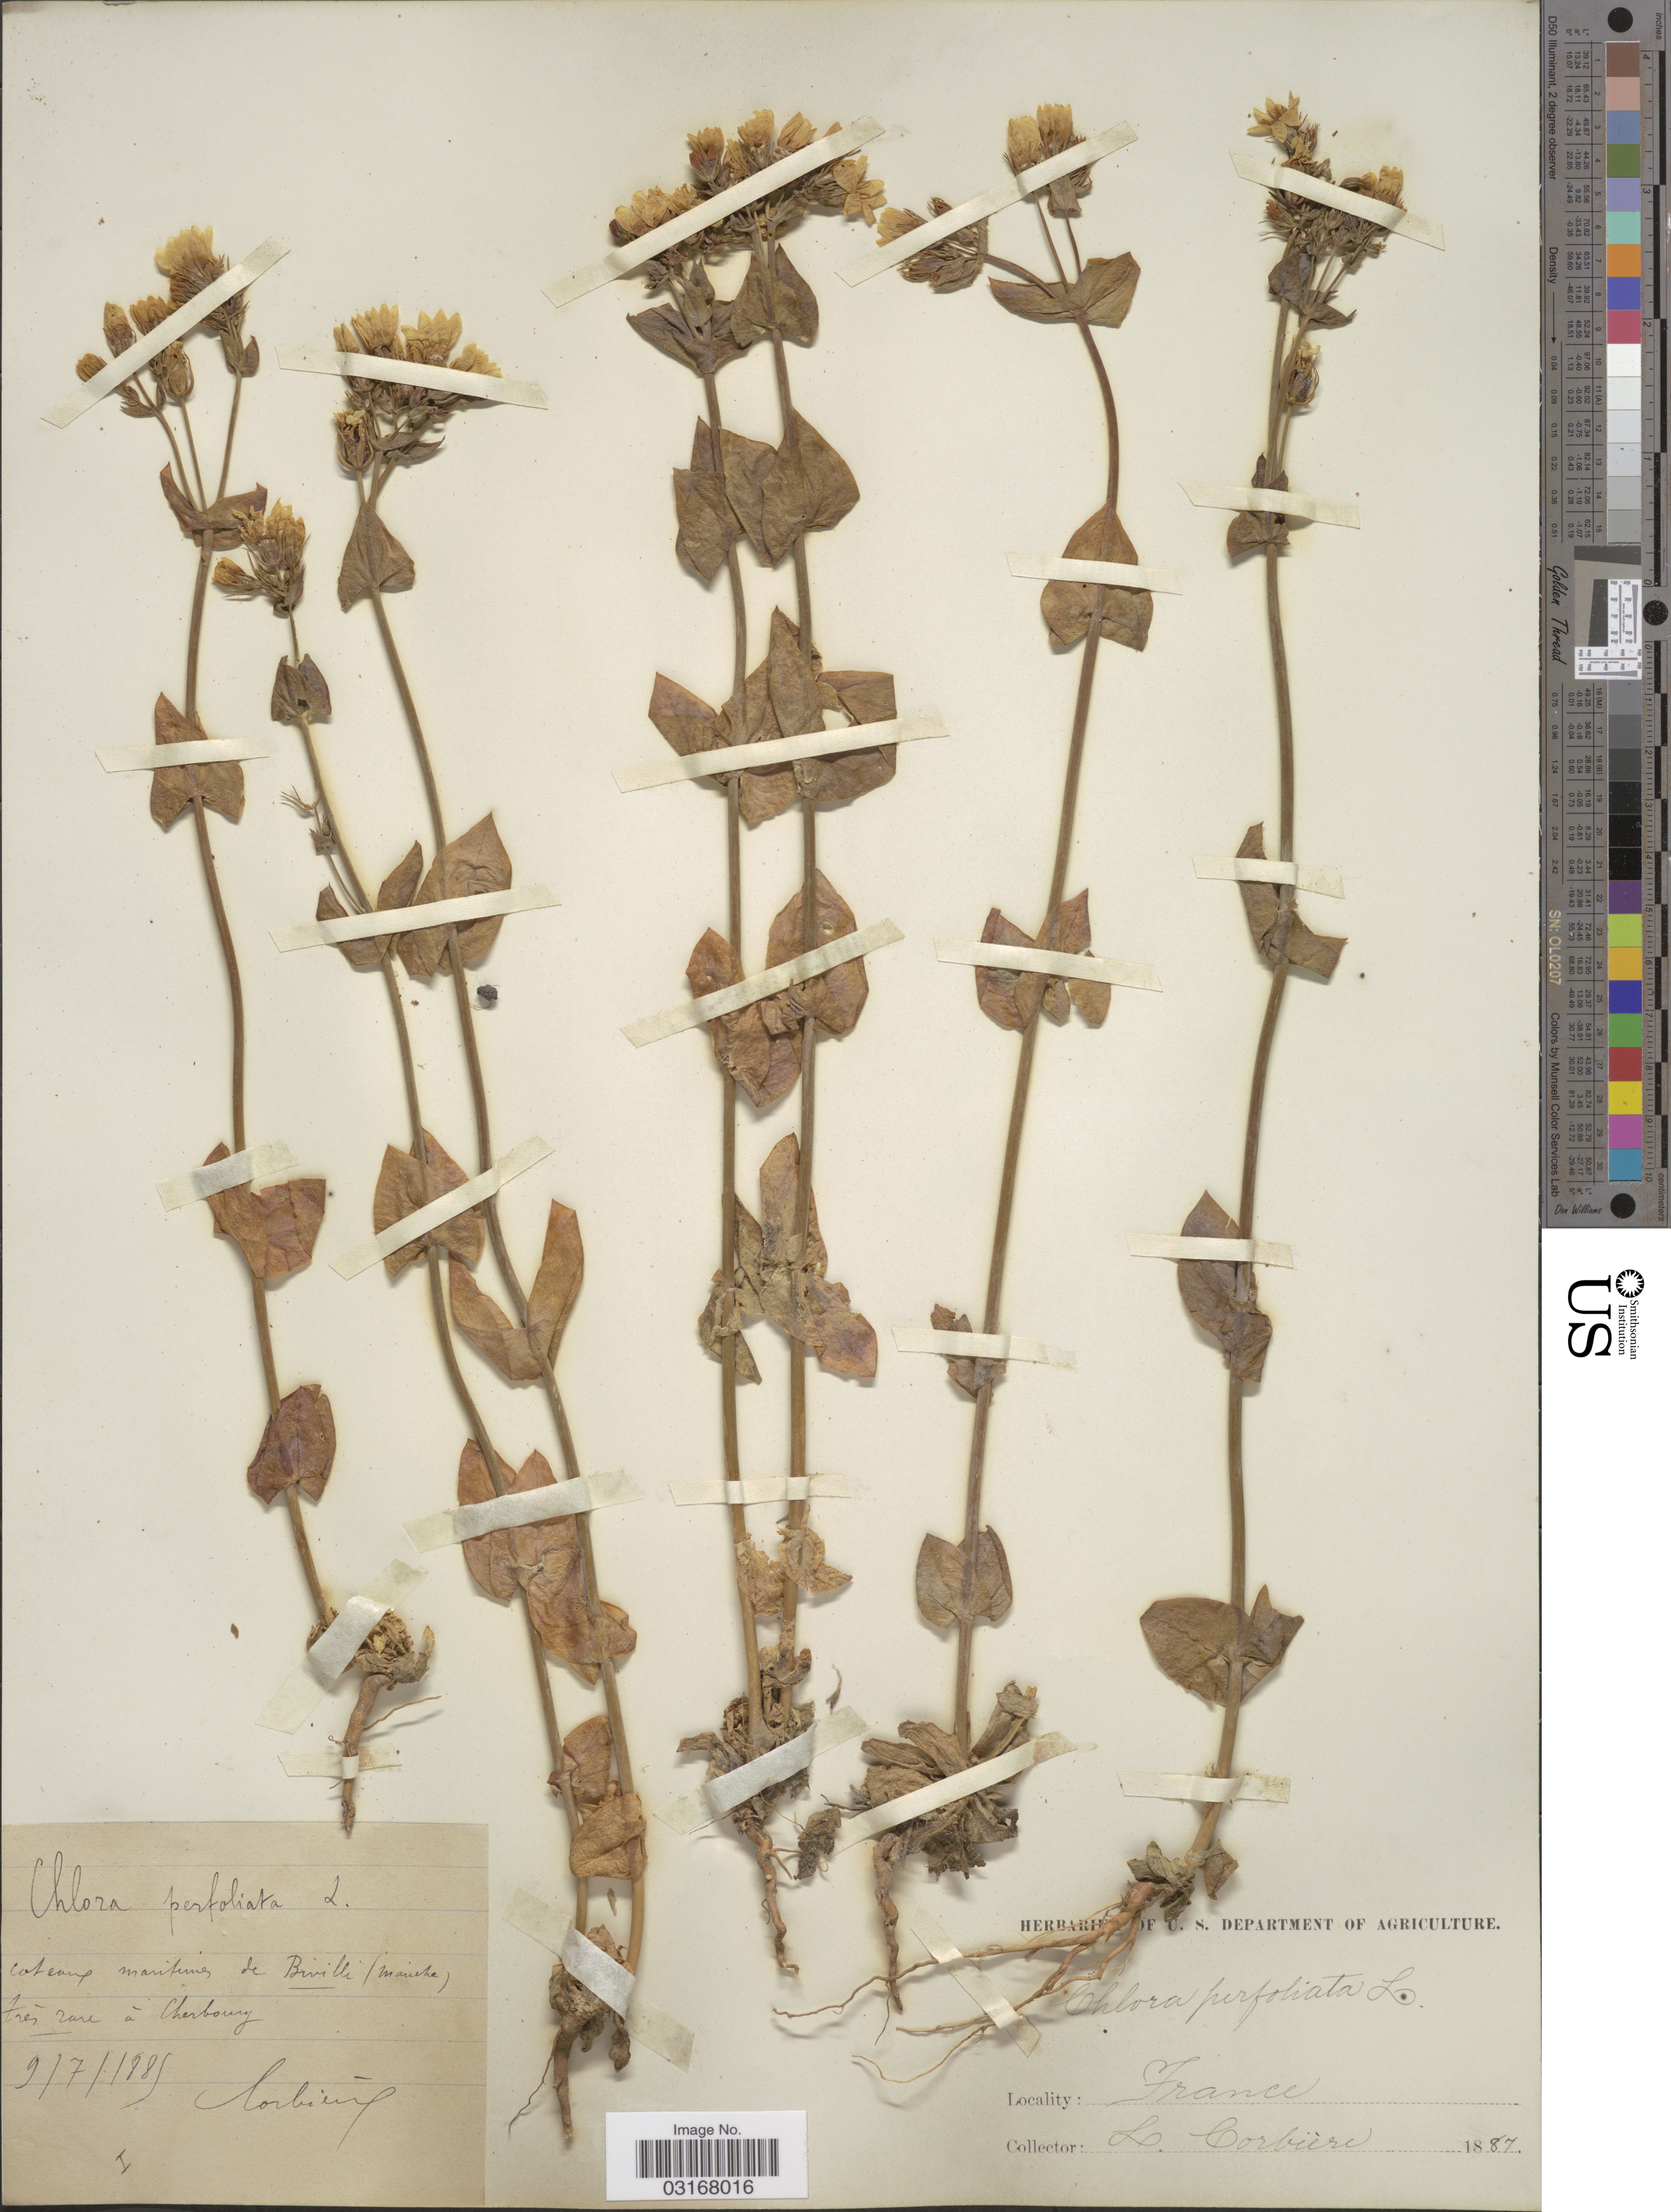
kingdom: Plantae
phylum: Tracheophyta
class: Magnoliopsida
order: Gentianales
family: Gentianaceae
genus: Chlora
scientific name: Chlora perfoliata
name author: (L.) L.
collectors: L. Corbière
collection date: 1887-07-09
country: France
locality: Coteaux maritimis de Bivilli (manche) trés rare Cherbourg.